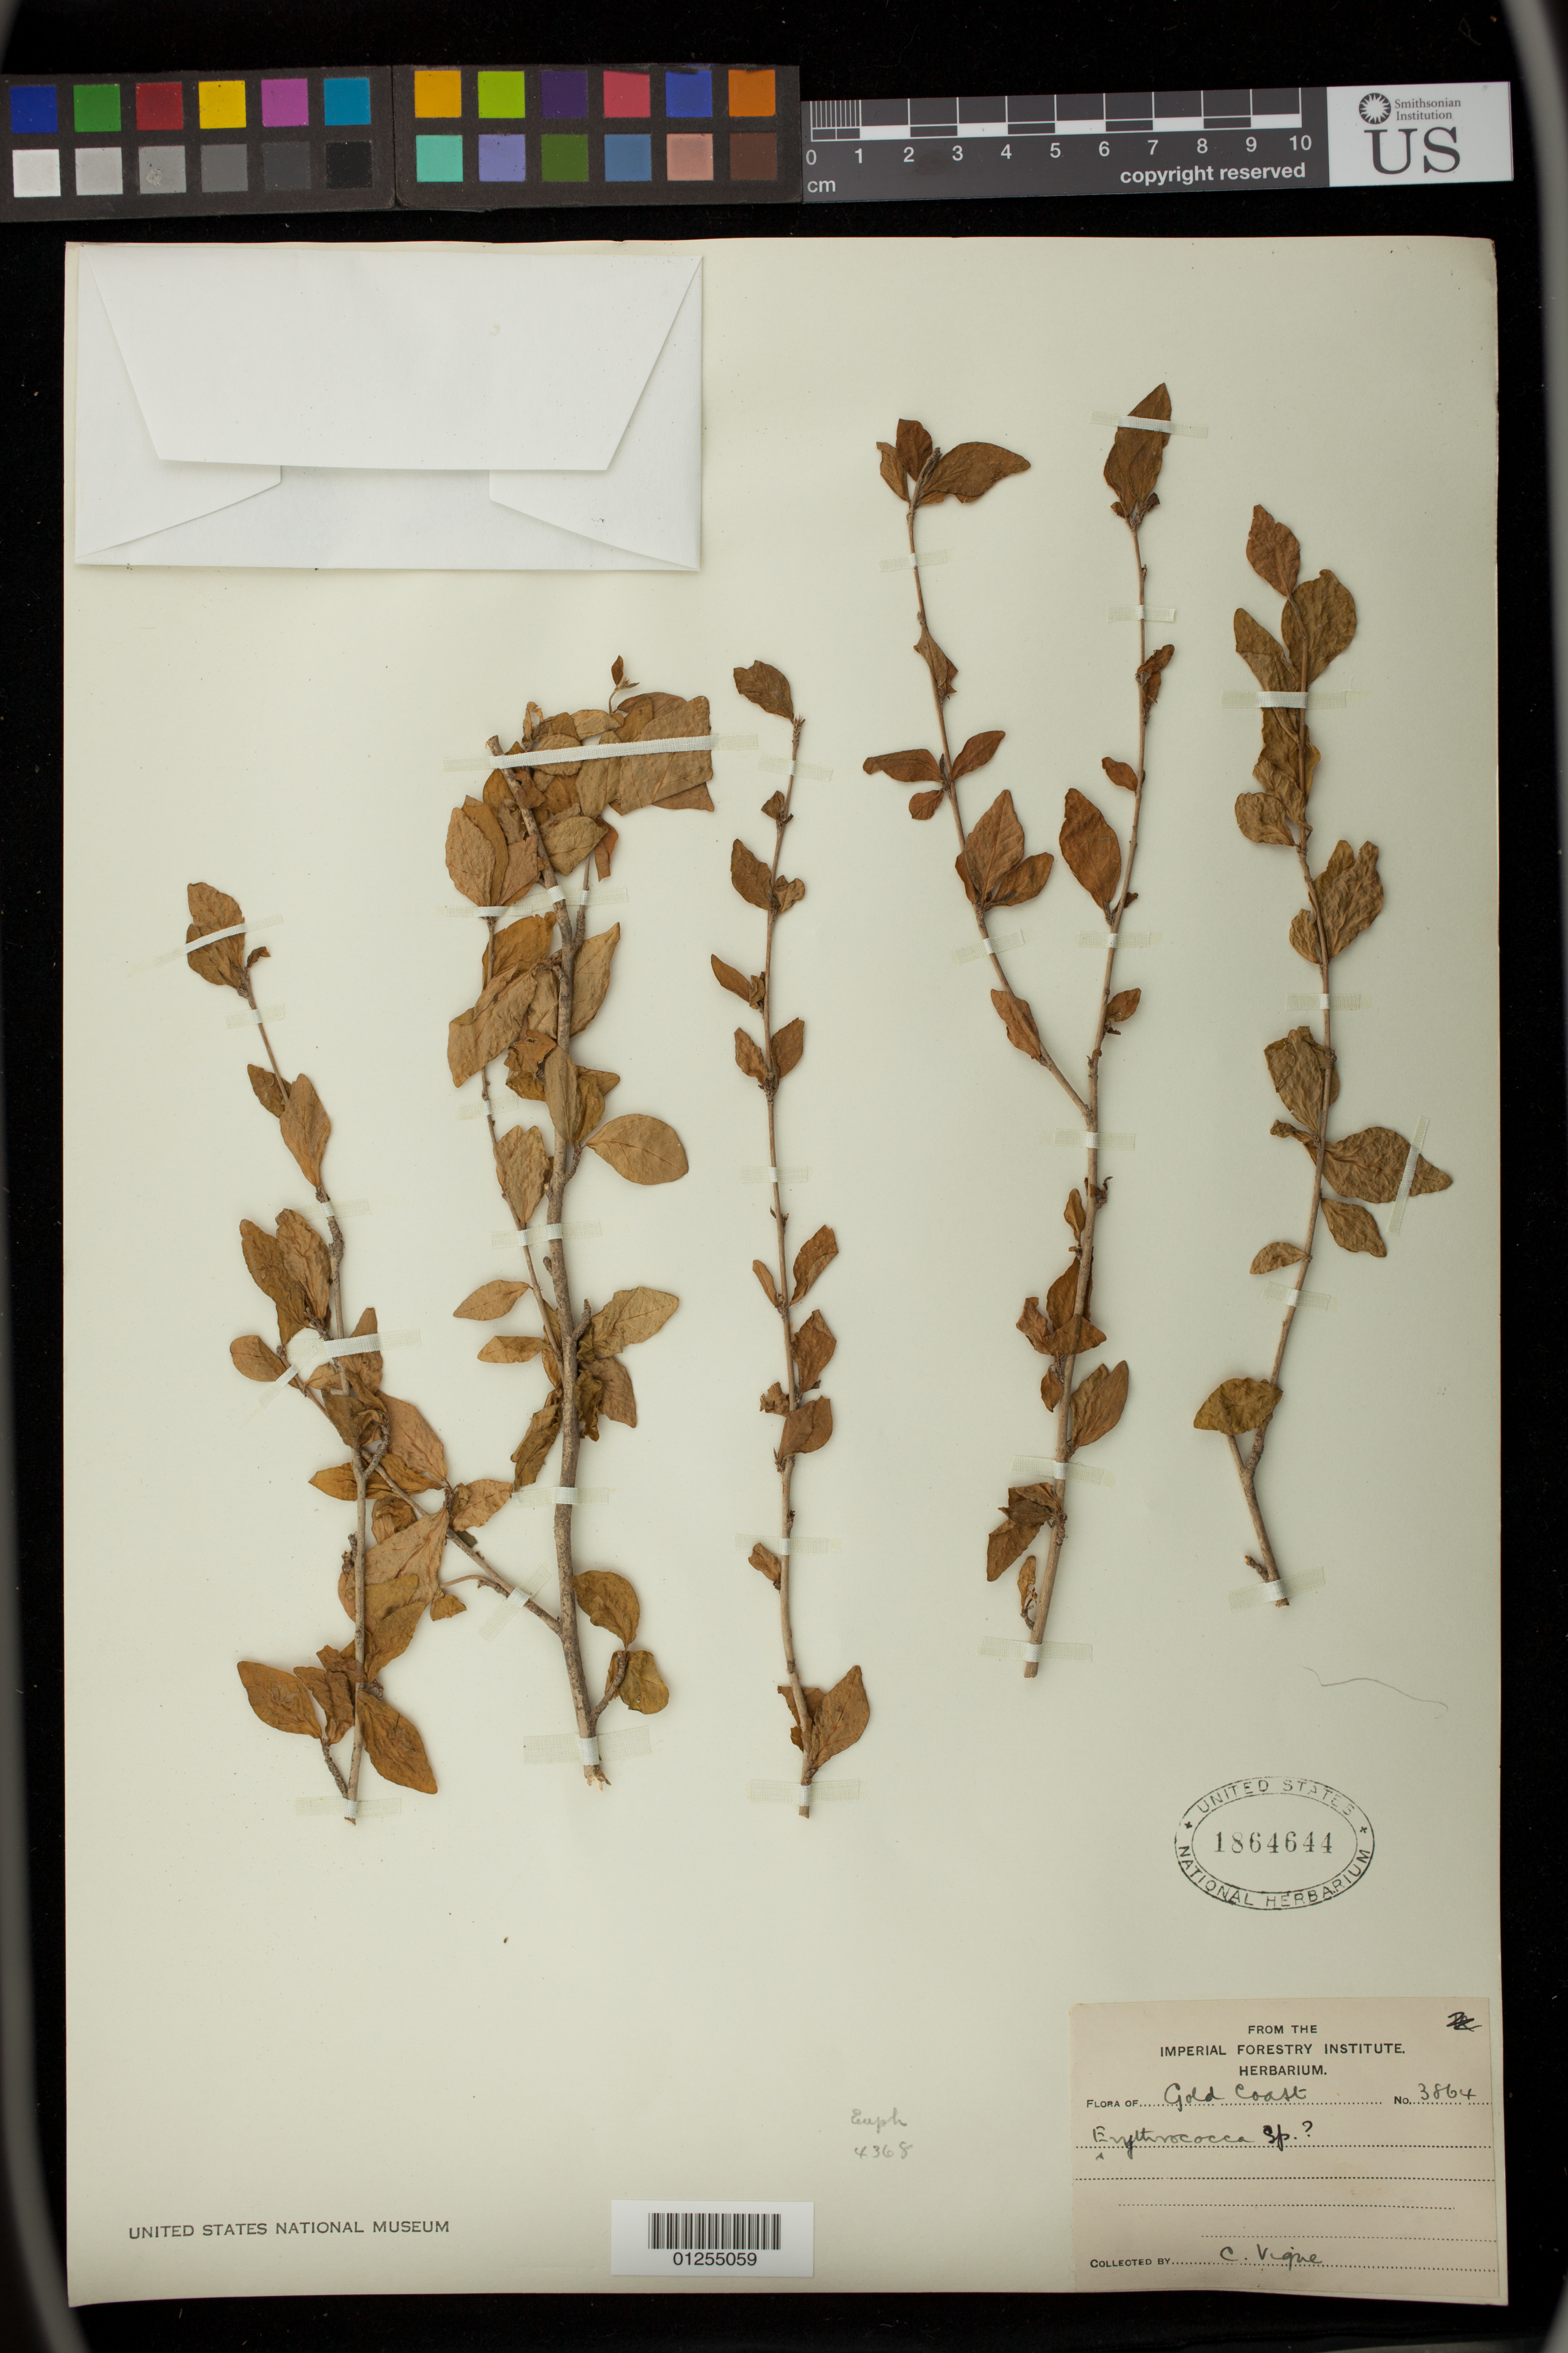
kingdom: Plantae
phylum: Tracheophyta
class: Magnoliopsida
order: Malpighiales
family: Euphorbiaceae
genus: Erythrococca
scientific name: Erythrococca sp.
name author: Benth.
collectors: C. Vigne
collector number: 3864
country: Australia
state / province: Queensland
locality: Gold Coast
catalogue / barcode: US 1864644